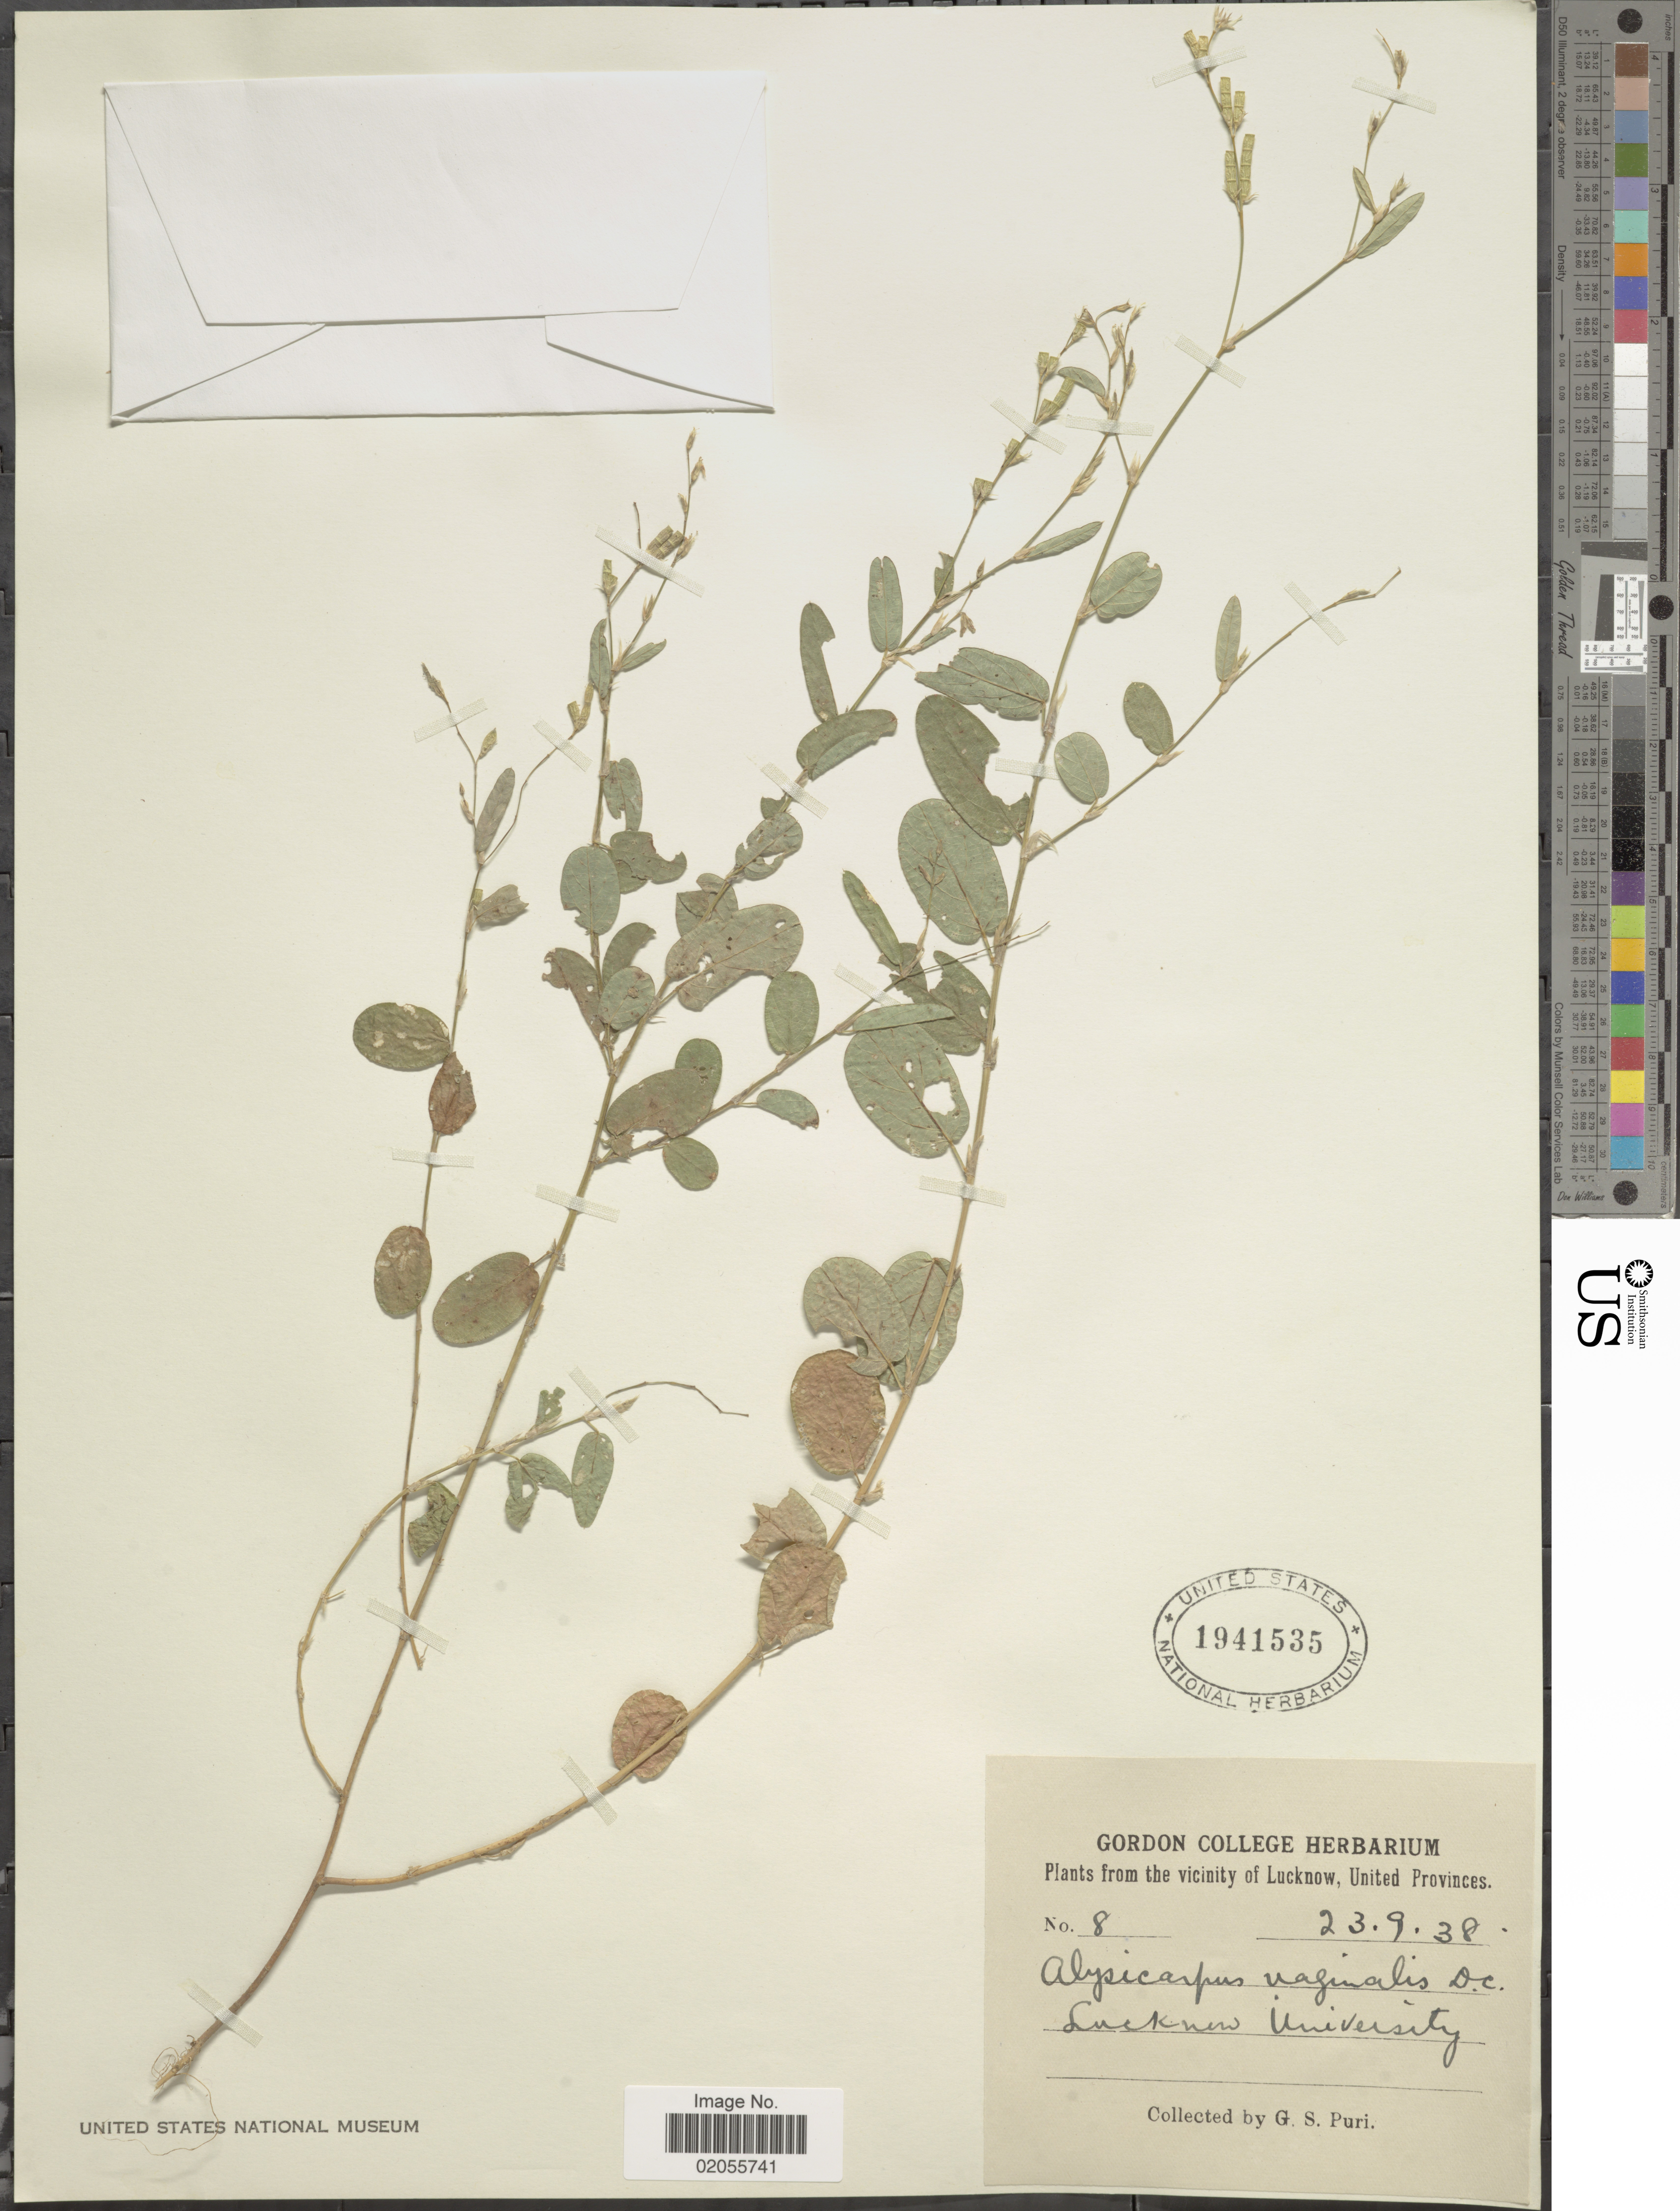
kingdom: Plantae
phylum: Tracheophyta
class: Magnoliopsida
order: Fabales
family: Fabaceae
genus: Alysicarpus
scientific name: Alysicarpus vaginalis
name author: (L.) DC.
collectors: G. Puri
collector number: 8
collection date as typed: Transcribed d/m/y: 23/9/38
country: India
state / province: Uttar Pradesh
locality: The vicinity of Lucknow, United Provinces, Lucknow University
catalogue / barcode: US 1941535